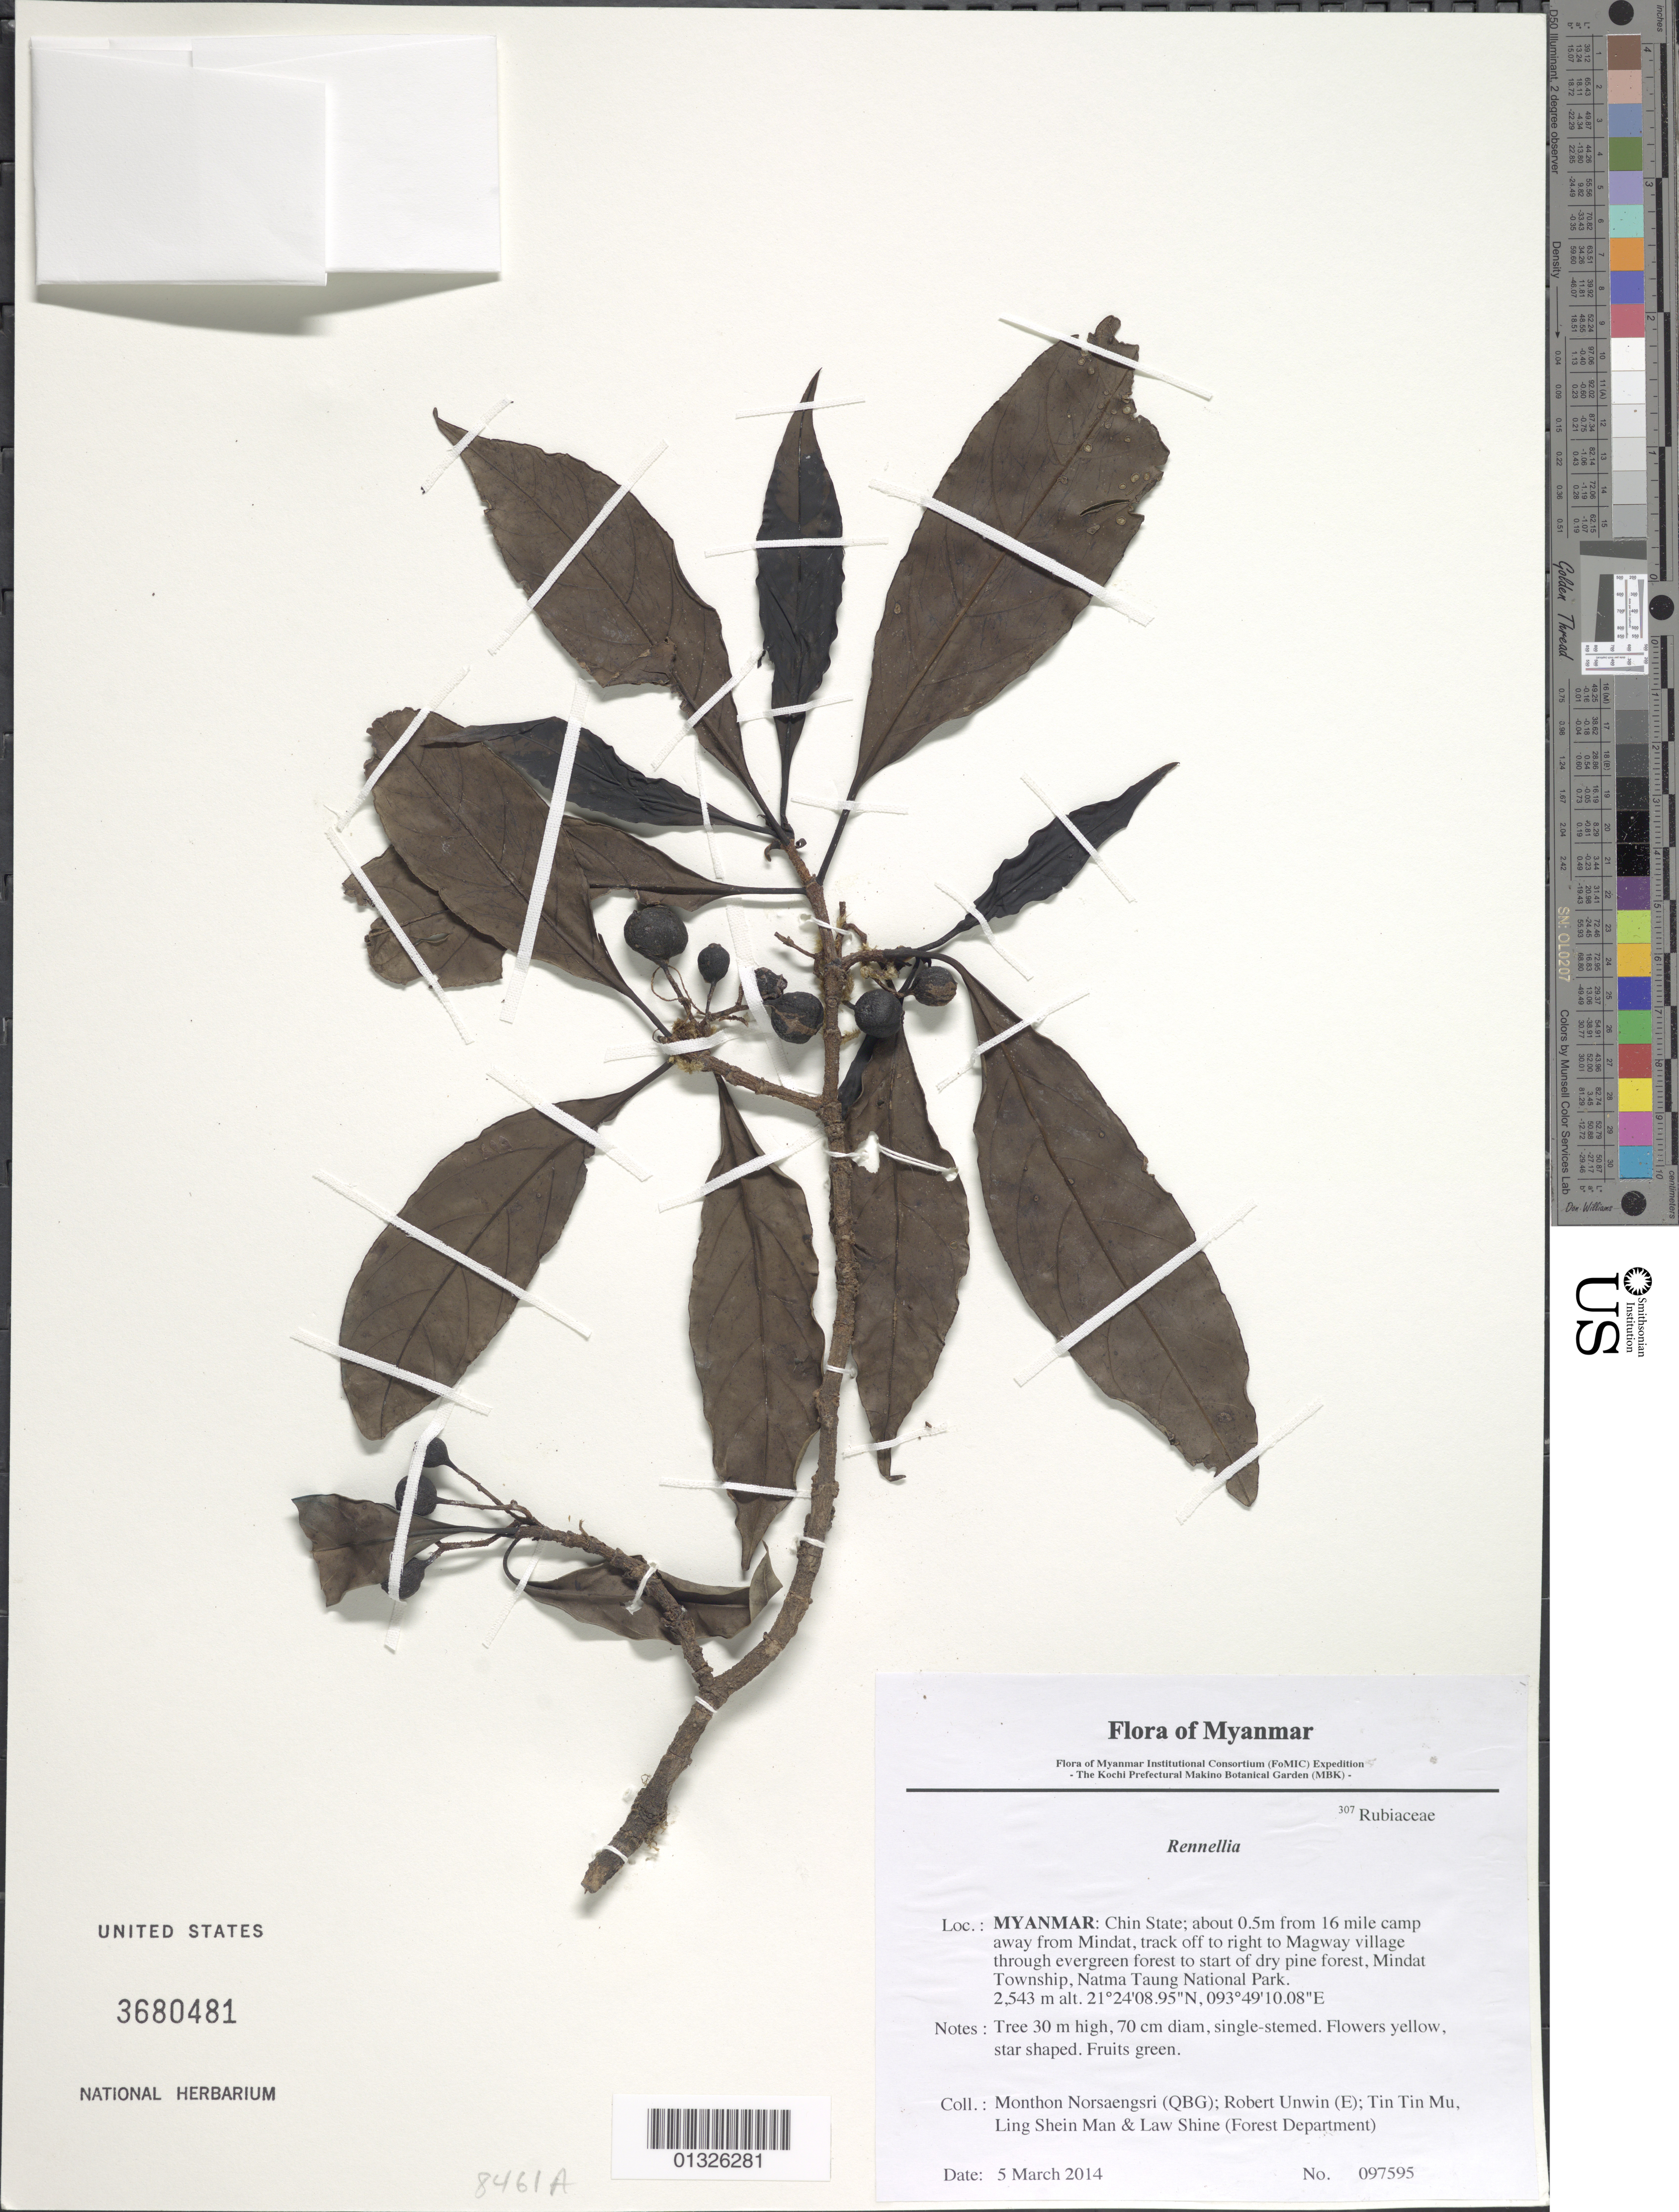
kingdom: Plantae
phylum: Tracheophyta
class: Magnoliopsida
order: Gentianales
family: Rubiaceae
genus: Rennellia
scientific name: Rennellia sp.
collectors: M. Norsaengsri, R. Unwin, Tin Tin Mu, Ling Shein Man & L. Shine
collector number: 97595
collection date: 2014-03-05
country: Myanmar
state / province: Chin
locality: About 0.5m from 16 mile camp away from Mindat, track off to right to Magway village through evergreen forest to start of dry pine forest, Mindat Township, Natma Taung National Park.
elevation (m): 2543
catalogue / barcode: US 3680481